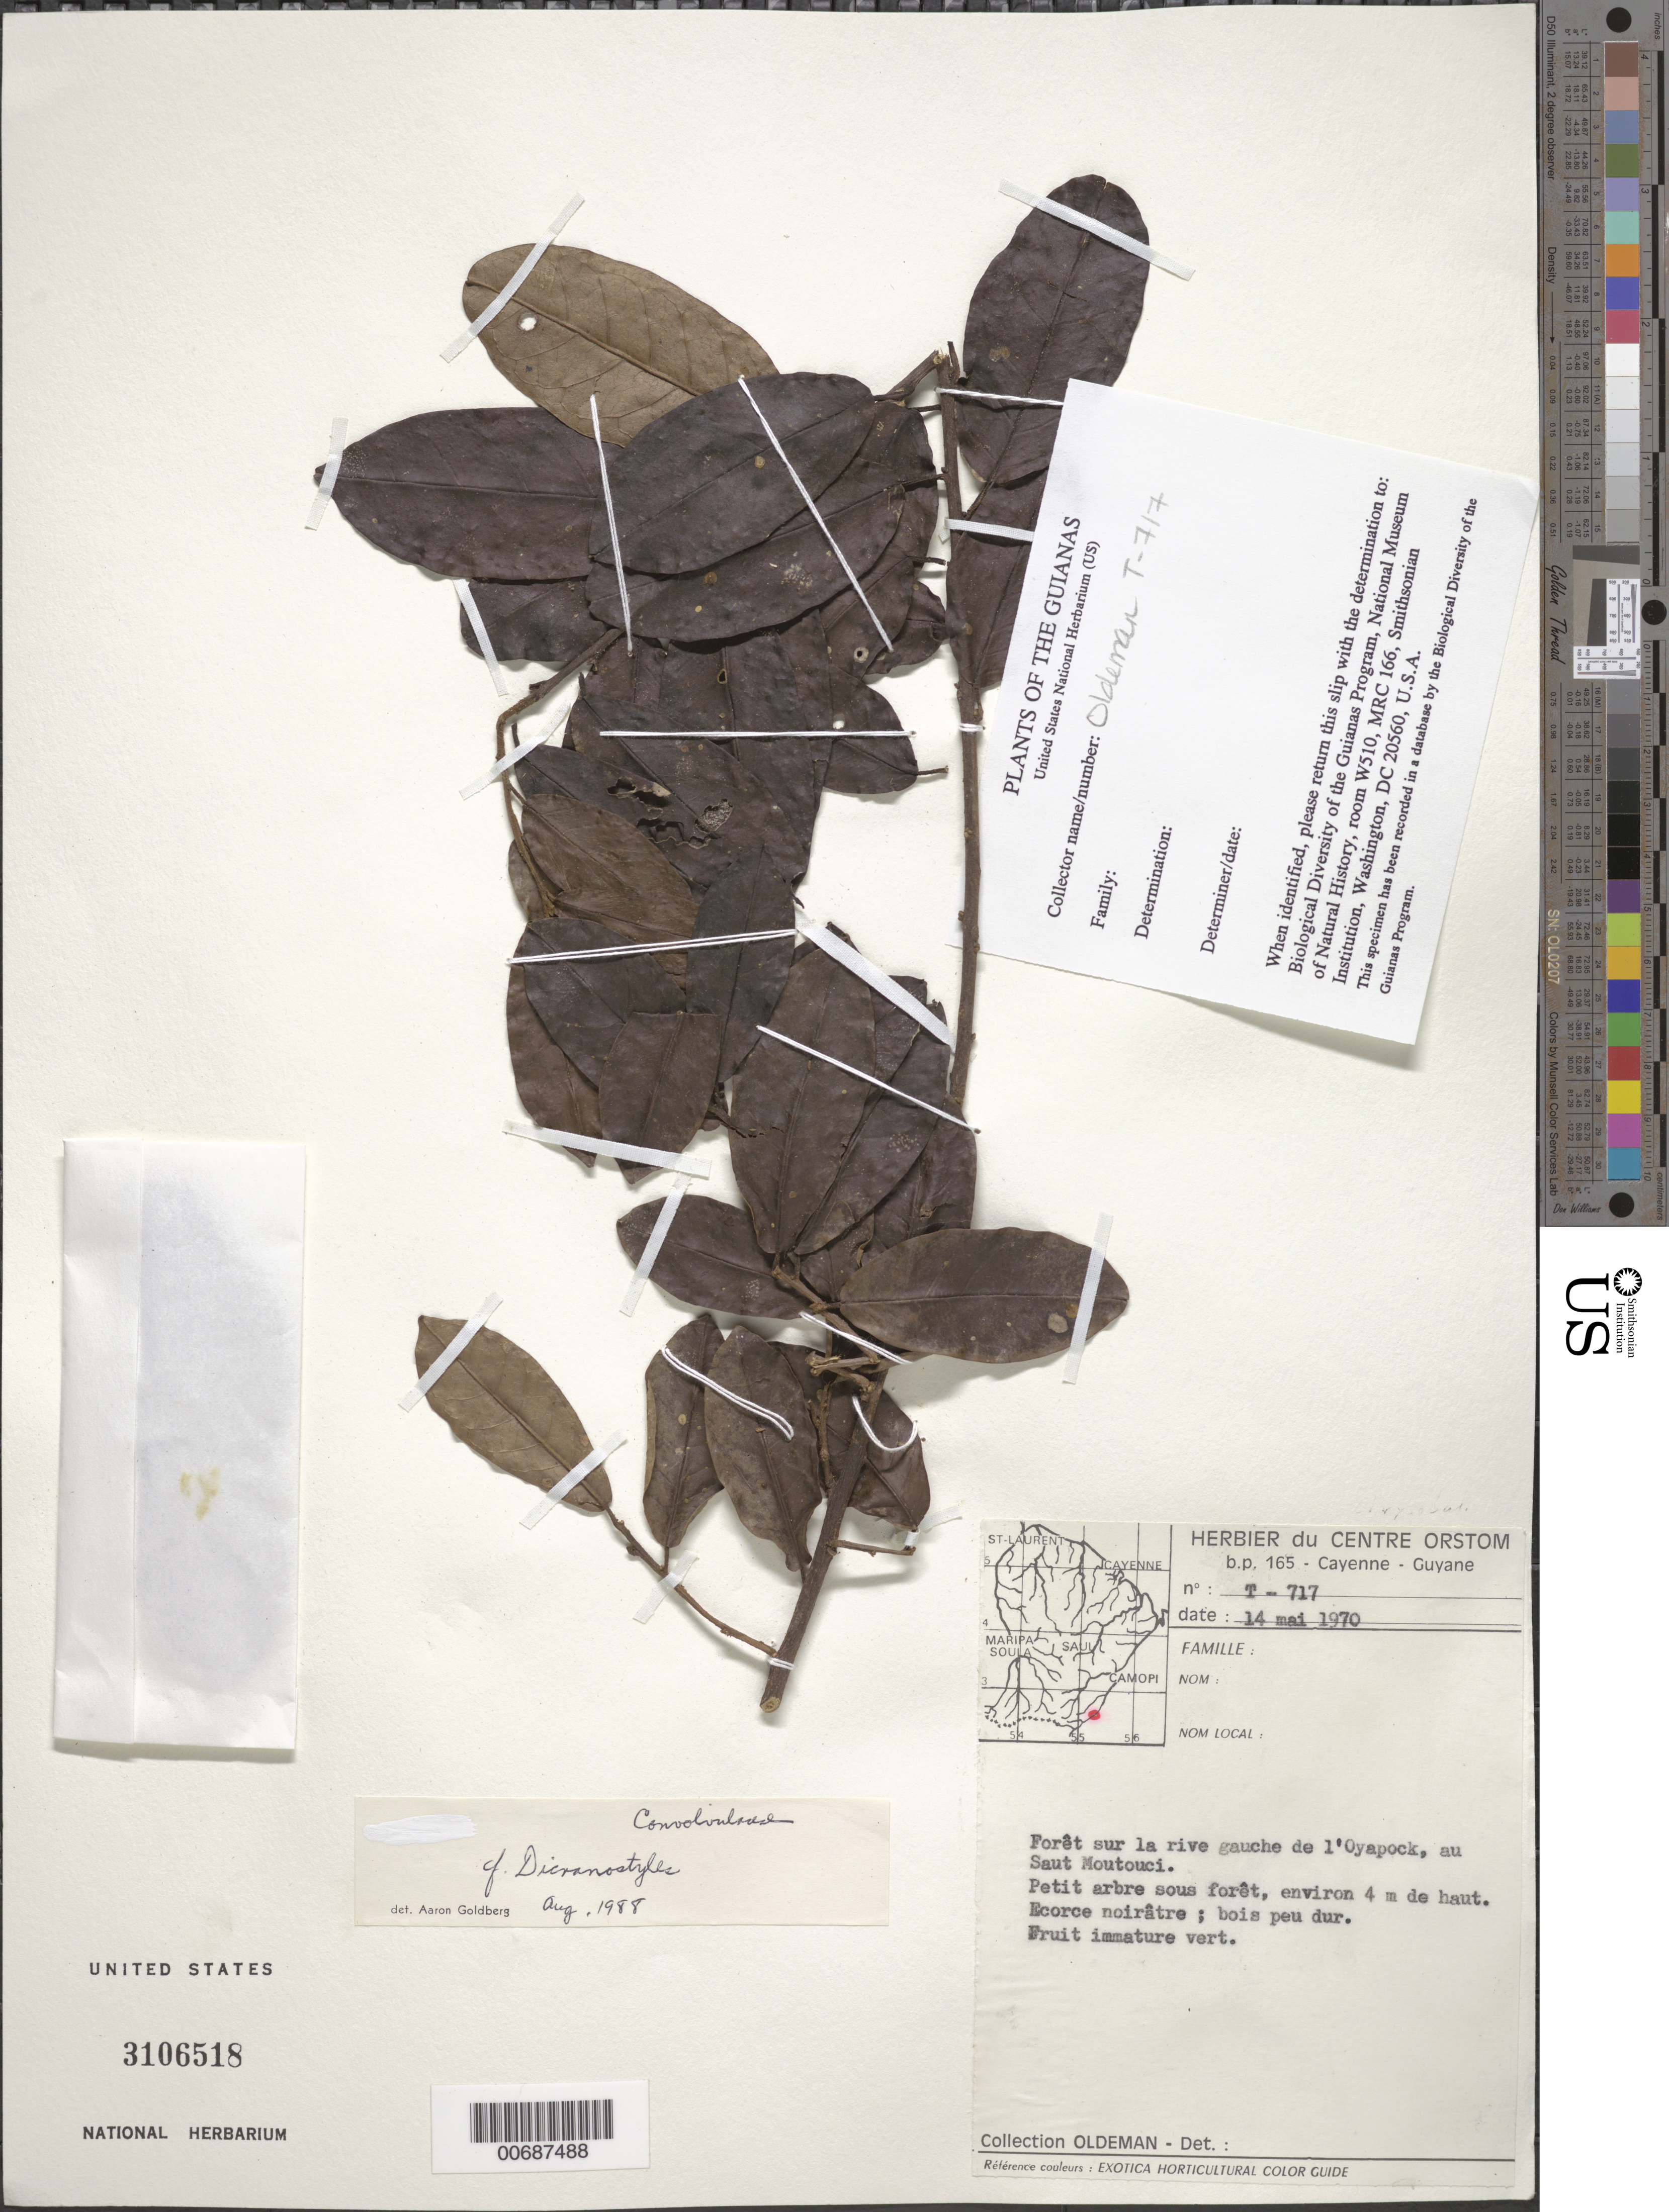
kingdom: Plantae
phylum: Tracheophyta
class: Magnoliopsida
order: Solanales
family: Convolvulaceae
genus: Dicranostyles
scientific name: Dicranostyles sp.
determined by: Goldberg, Aaron, (US), NMNH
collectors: R. Oldeman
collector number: T 717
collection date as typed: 14-May-70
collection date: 1970-05-14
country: French Guiana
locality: Oyapock, au Saut Moutouci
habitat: Rive gauche, forêt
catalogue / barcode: US 3106518